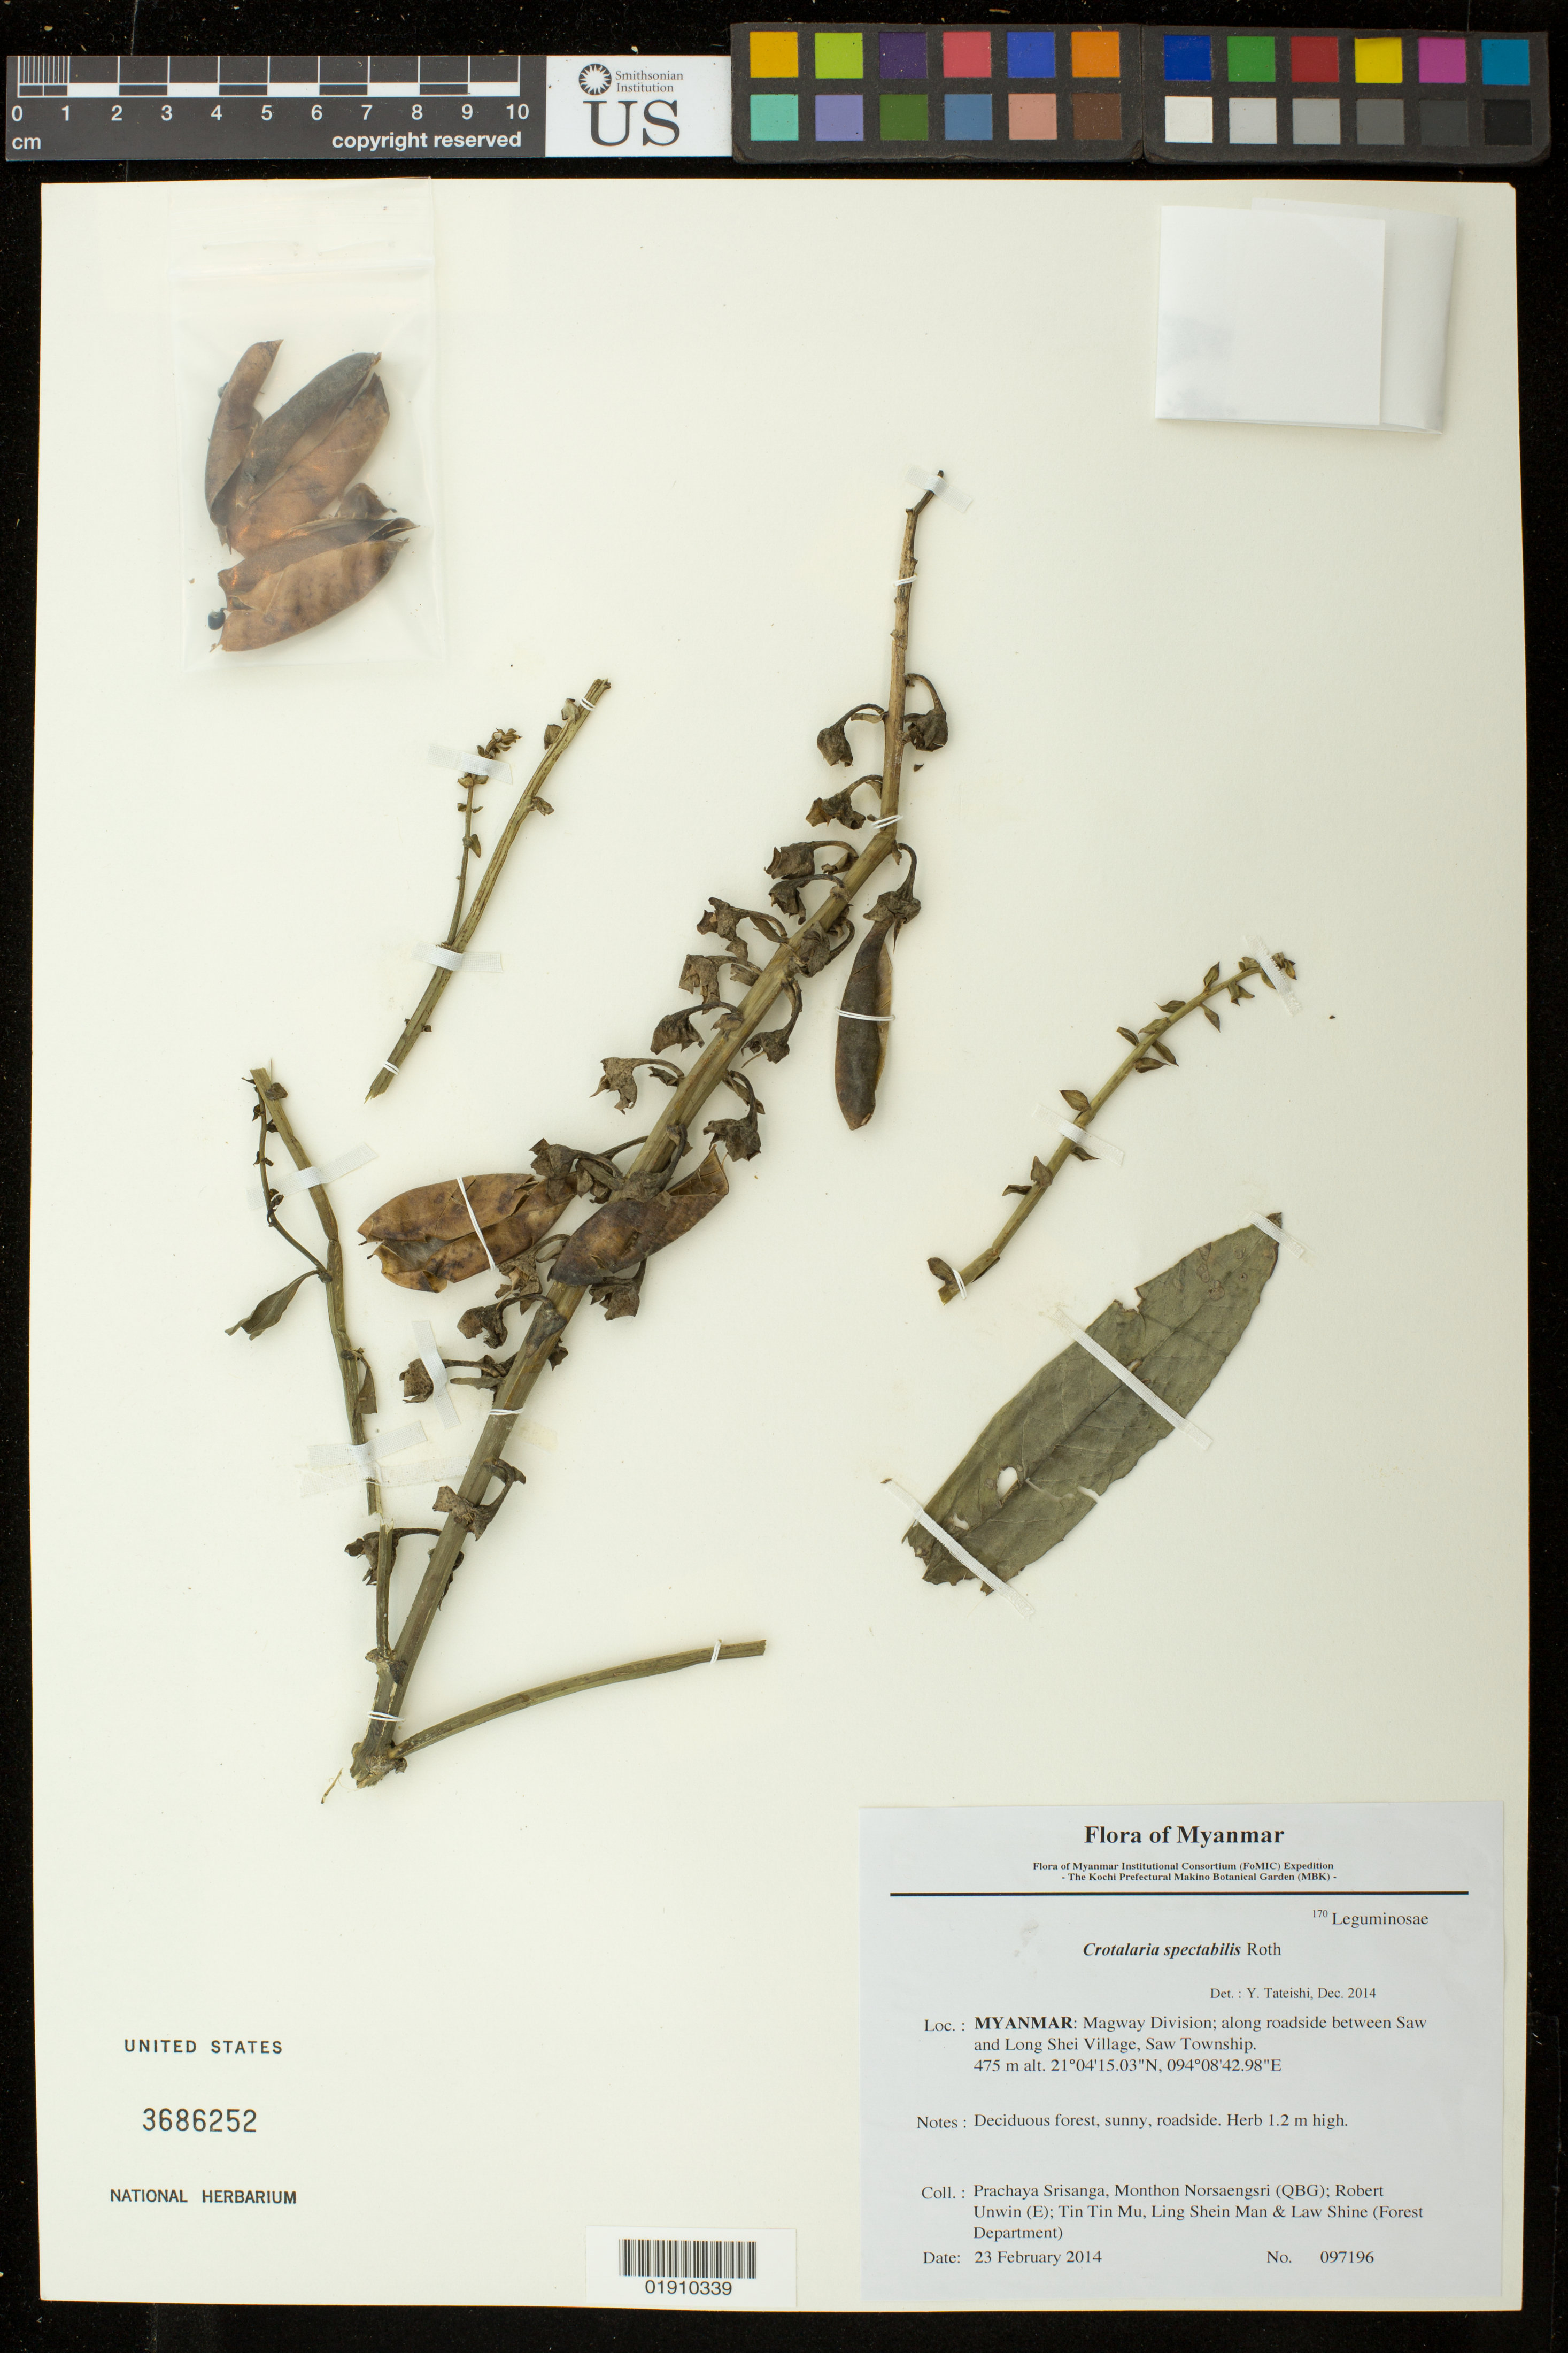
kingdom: Plantae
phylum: Tracheophyta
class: Magnoliopsida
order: Fabales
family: Fabaceae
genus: Crotalaria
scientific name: Crotalaria spectabilis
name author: Roth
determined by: Tateishi, Y., Curator (TUS), Tohoku University (JAPAN)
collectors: P. Srisanga, M. Norsaengsri, R. Unwin, Tin Tin Mu, Ling Shein Man & L. Shine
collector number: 097196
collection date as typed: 23 February 2014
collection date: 2014-02-23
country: Myanmar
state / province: Magway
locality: along roadside between Saw and Long Shei Village, Saw Township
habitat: Deciduous forest, sunny, roadside.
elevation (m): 475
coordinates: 21 04 15.03 N, 94 08 42.98 E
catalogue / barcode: US 3686252